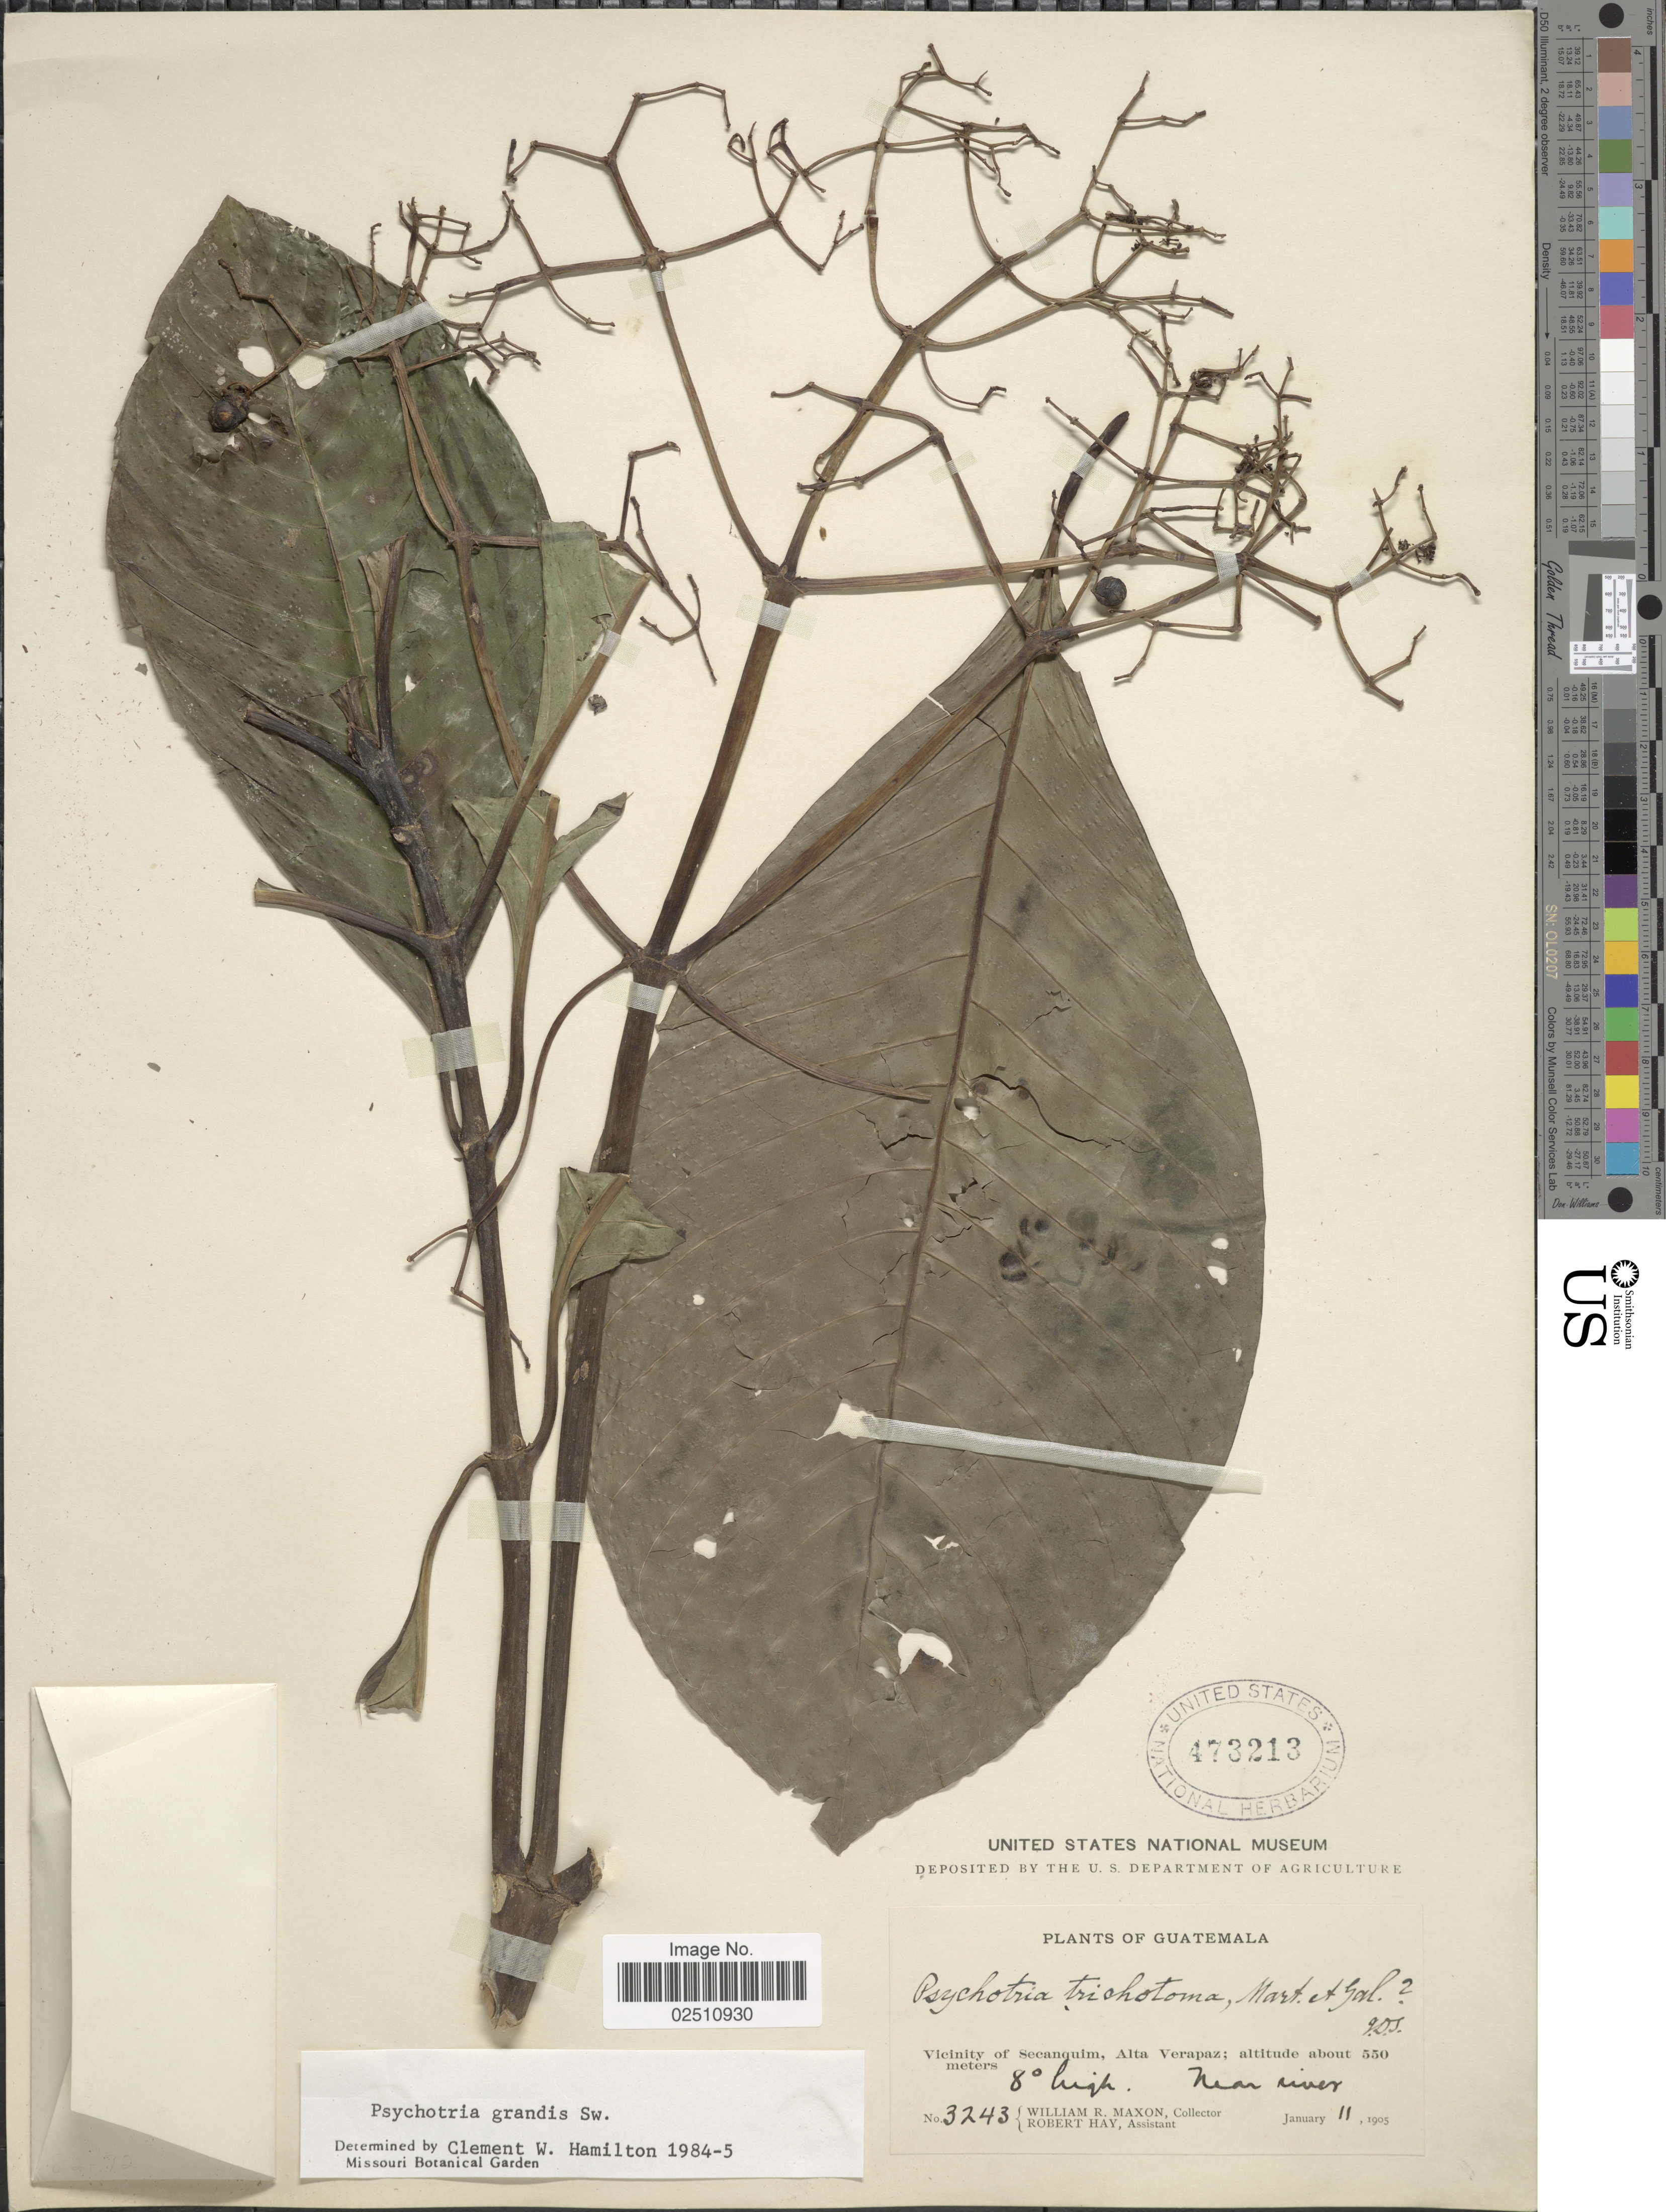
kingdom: Plantae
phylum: Tracheophyta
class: Magnoliopsida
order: Gentianales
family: Rubiaceae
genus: Psychotria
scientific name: Psychotria grandis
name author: Sw.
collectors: W. R. Maxon & R. Hay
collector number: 3243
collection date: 1905-01-11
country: Guatemala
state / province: Alta Verapaz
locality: Vicinity of Secanquim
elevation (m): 550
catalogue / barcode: US 473213